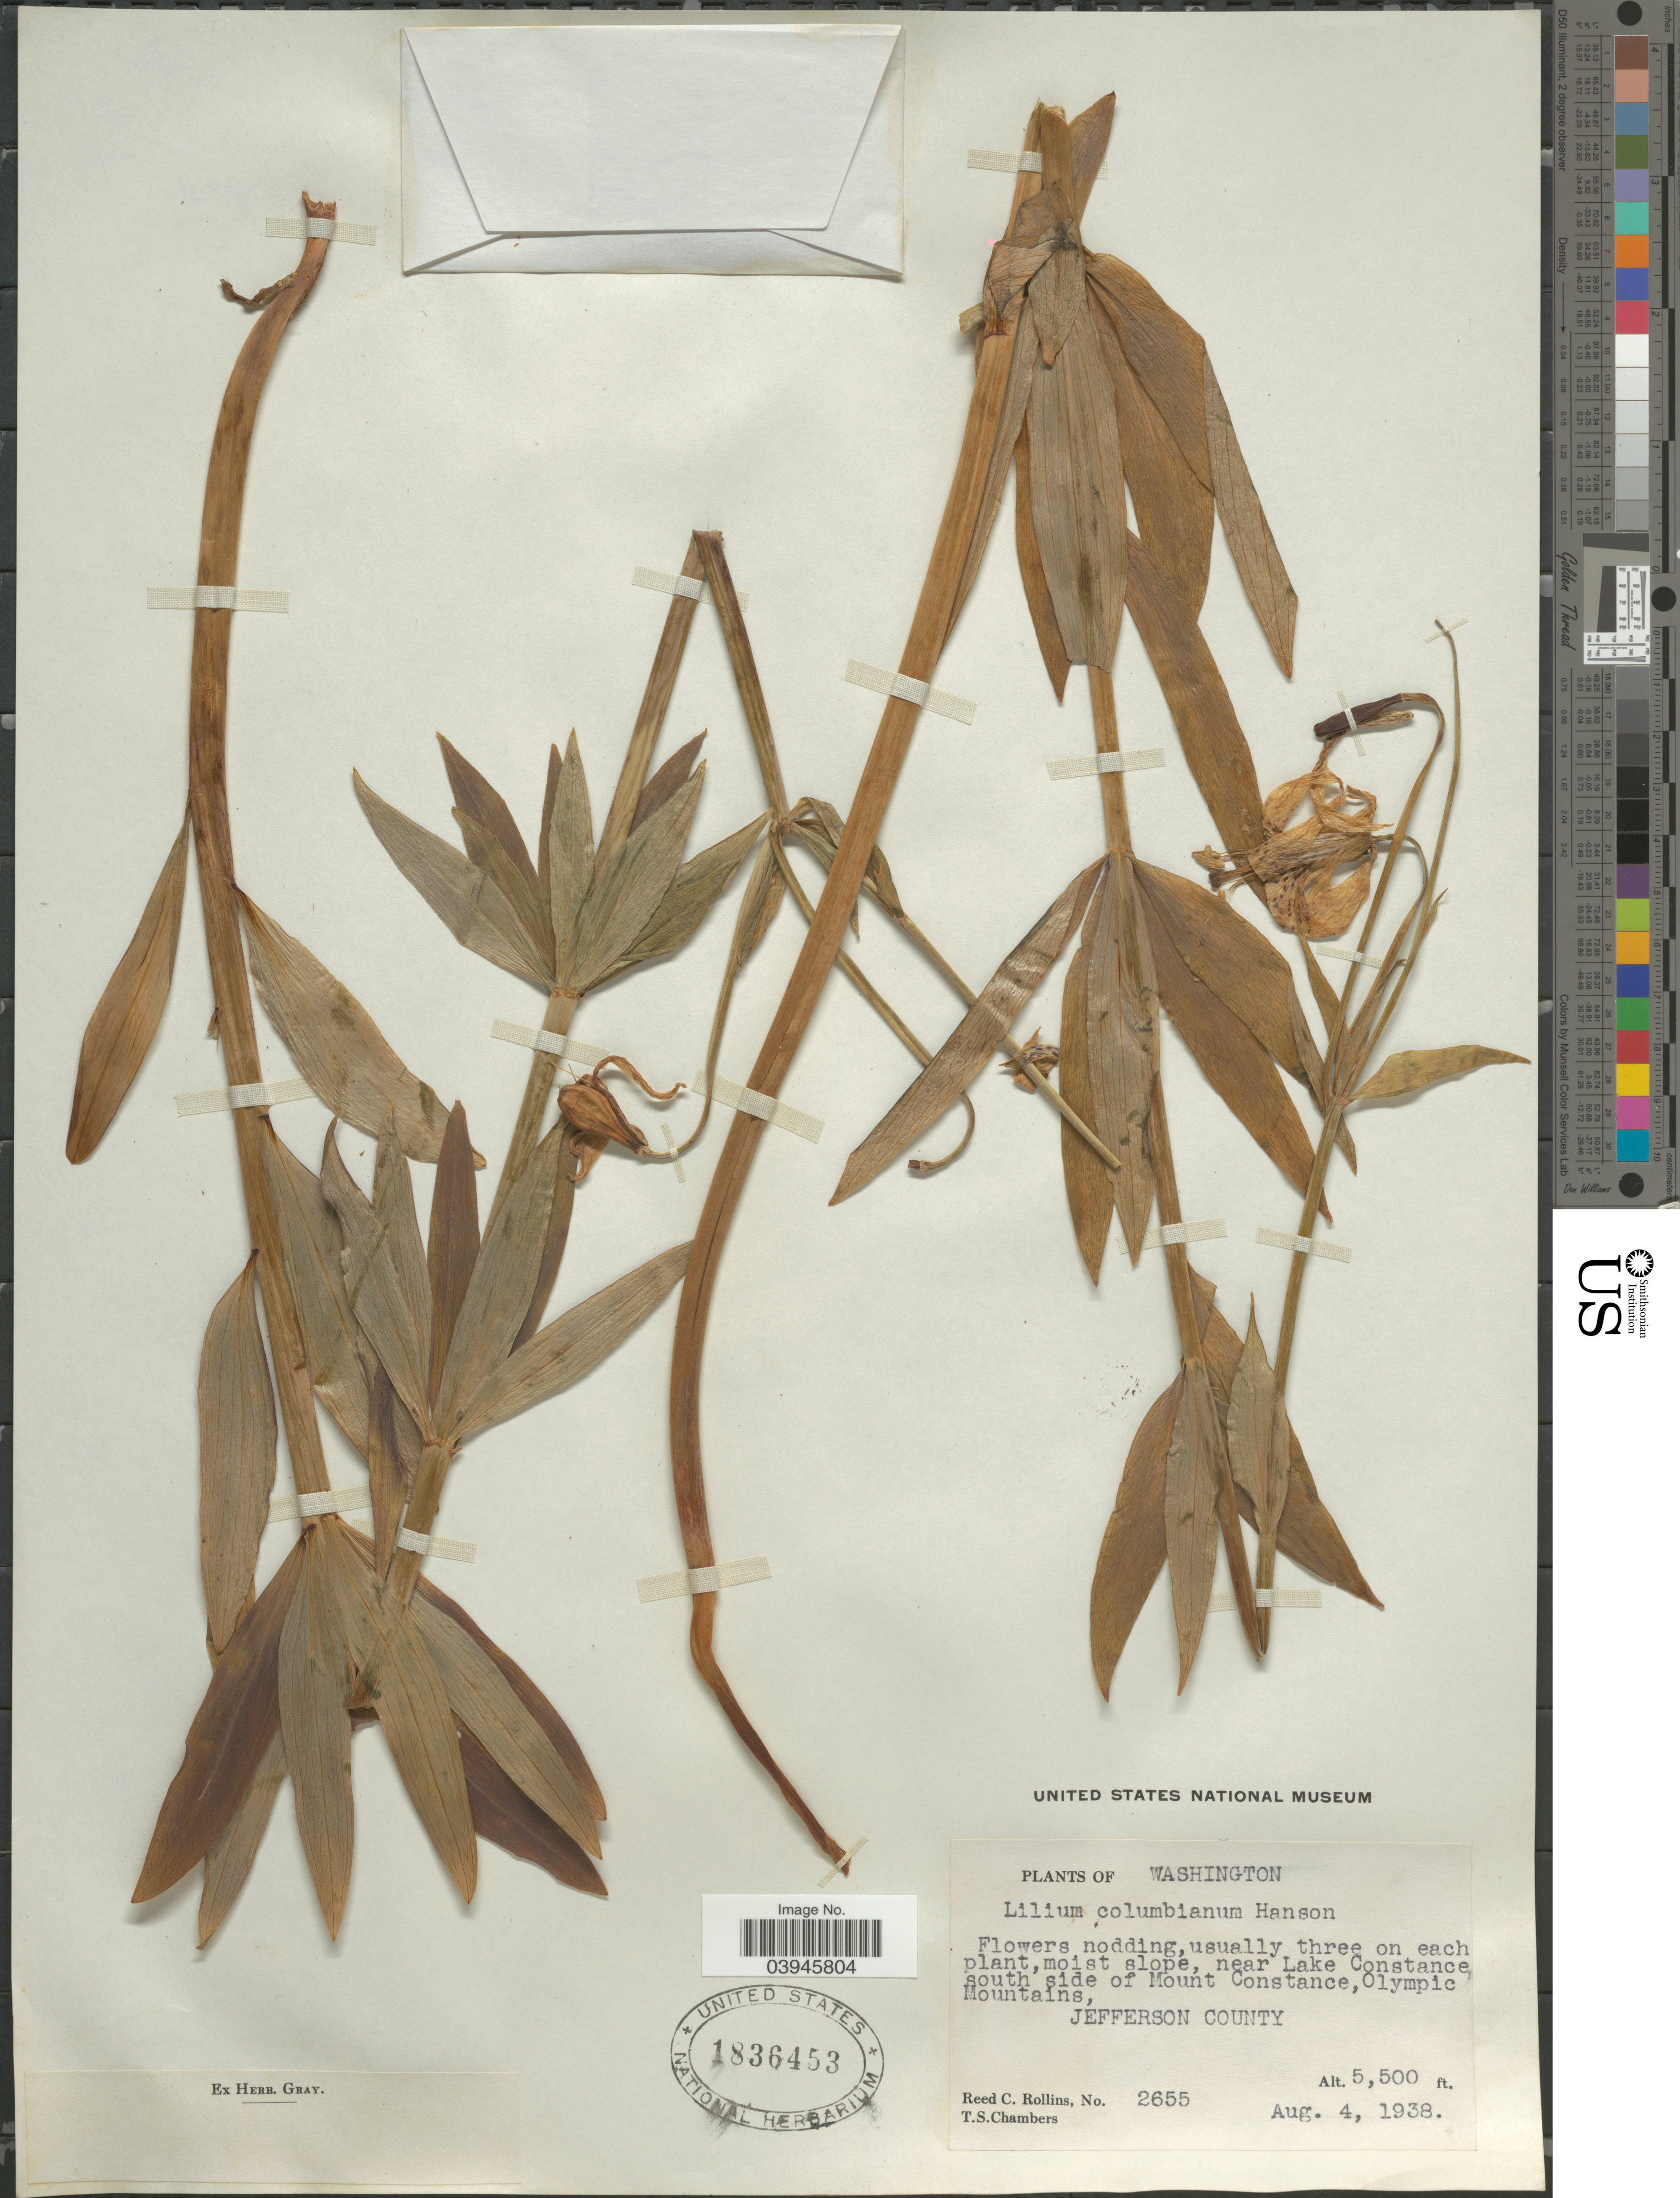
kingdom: Plantae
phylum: Tracheophyta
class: Liliopsida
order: Liliales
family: Liliaceae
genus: Lilium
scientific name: Lilium columbianum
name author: Leichtlin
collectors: R. C. Rollins & T. Chambers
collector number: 2655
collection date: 1938-08-04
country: United States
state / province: Washington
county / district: Jefferson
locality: Near Lake Constance south side of Mount Constance, Olympic Mountains. Jefferson County.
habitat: moist slope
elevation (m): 1676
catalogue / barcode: US 1836453